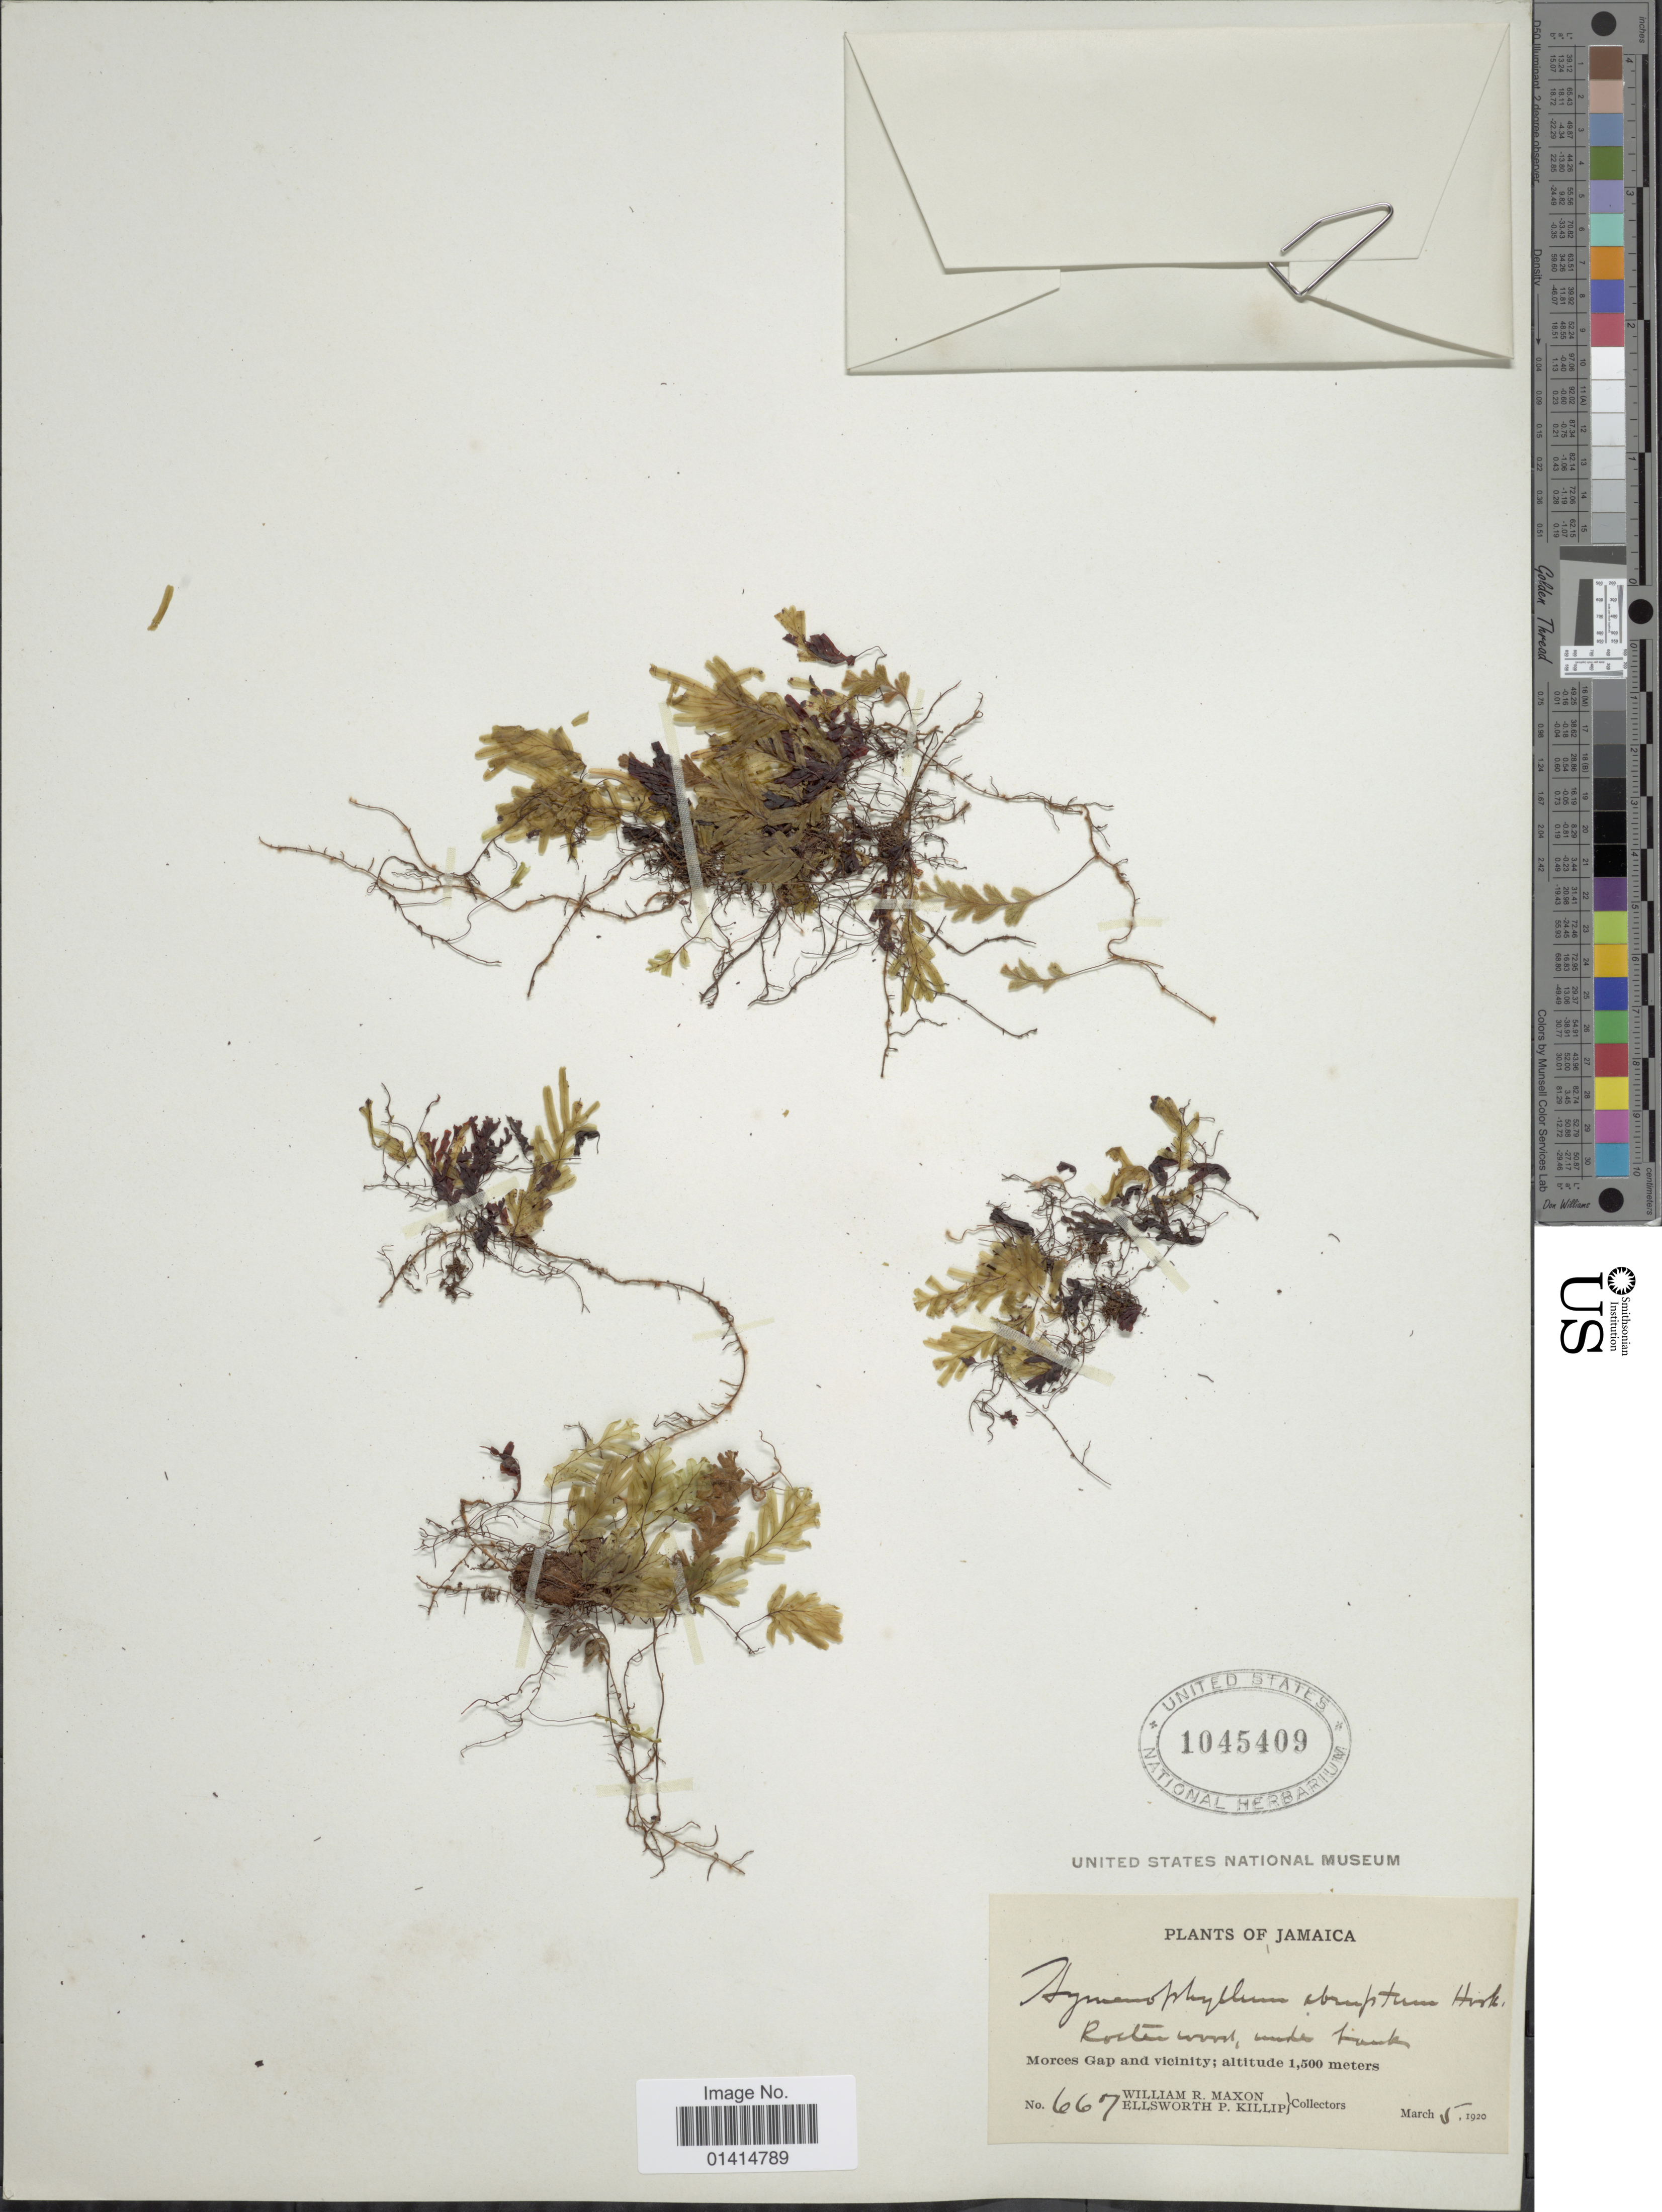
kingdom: Plantae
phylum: Tracheophyta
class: Polypodiopsida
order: Hymenophyllales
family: Hymenophyllaceae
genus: Hymenophyllum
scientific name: Hymenophyllum abruptum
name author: Hook.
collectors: W. R. Maxon & E. P. Killip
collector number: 667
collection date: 1920-03-05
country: Jamaica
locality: Morces Gap and vicinity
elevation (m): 1500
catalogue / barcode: US 1045409